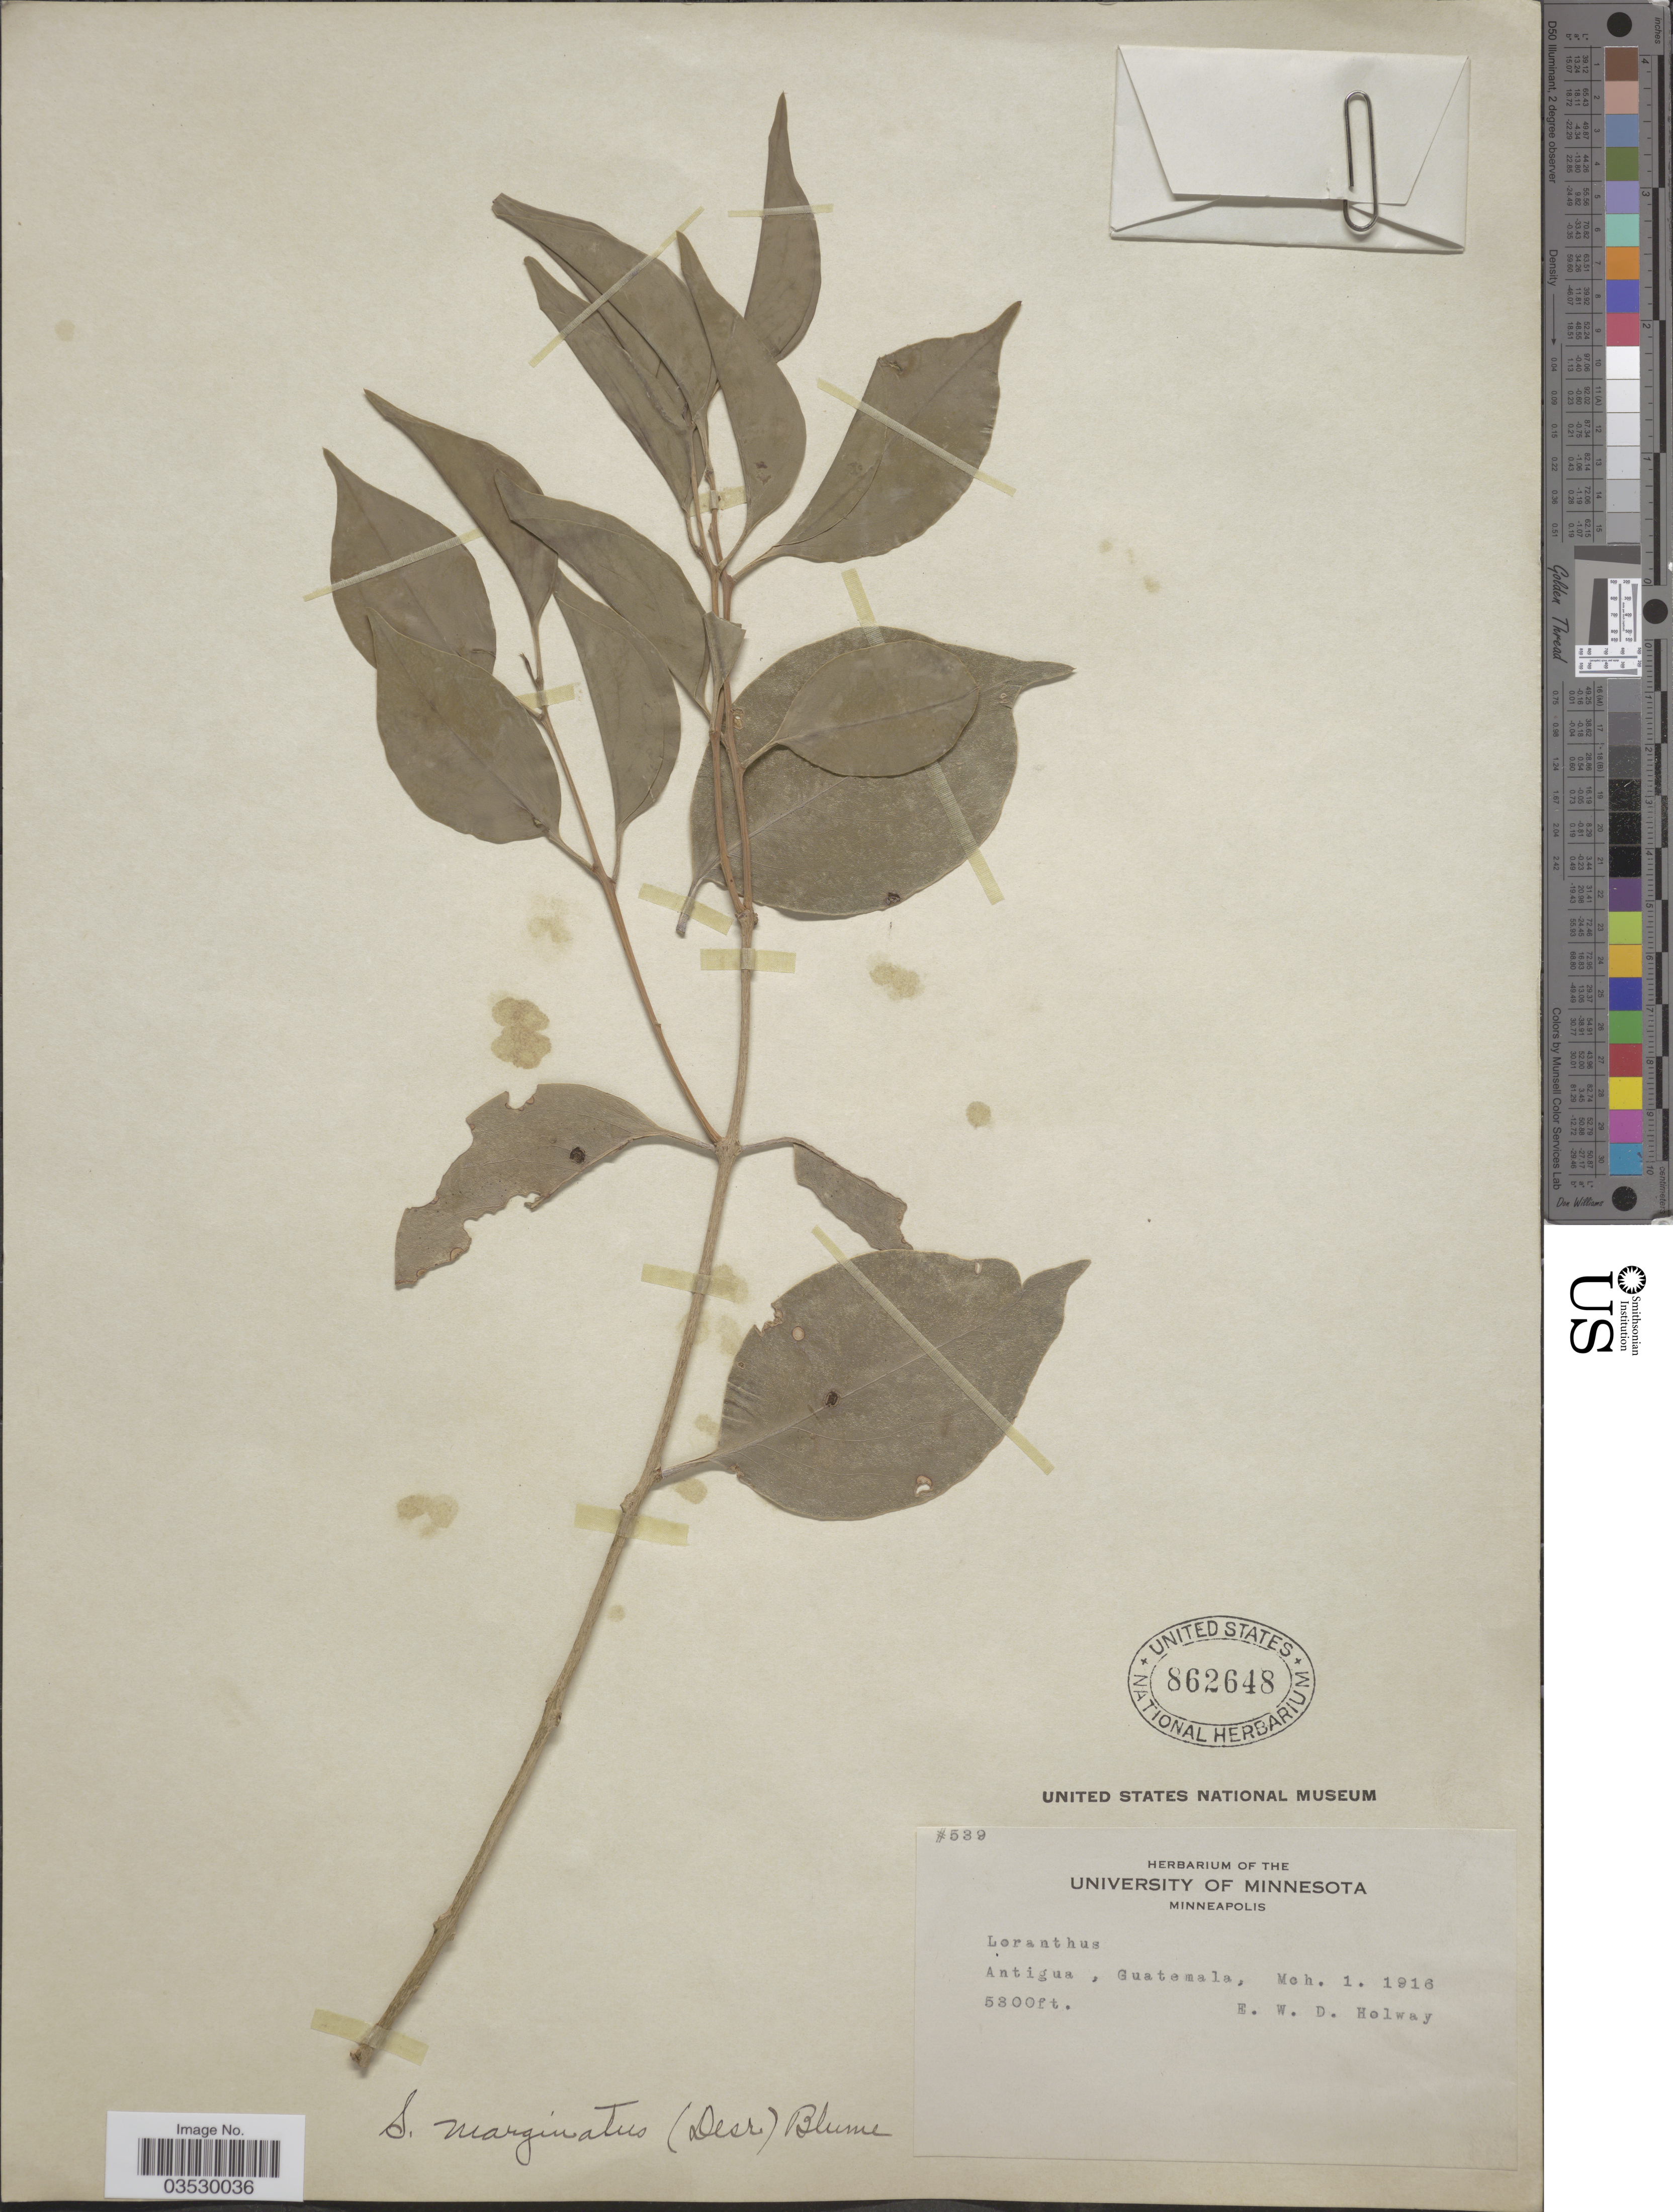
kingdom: Plantae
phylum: Tracheophyta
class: Magnoliopsida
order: Santalales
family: Loranthaceae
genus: Struthanthus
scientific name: Struthanthus marginatus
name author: (Desr.) Blume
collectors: E. W. D. Holway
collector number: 539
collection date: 1916-03-01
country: Guatemala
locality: Antigua.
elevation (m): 1615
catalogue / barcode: US 862648